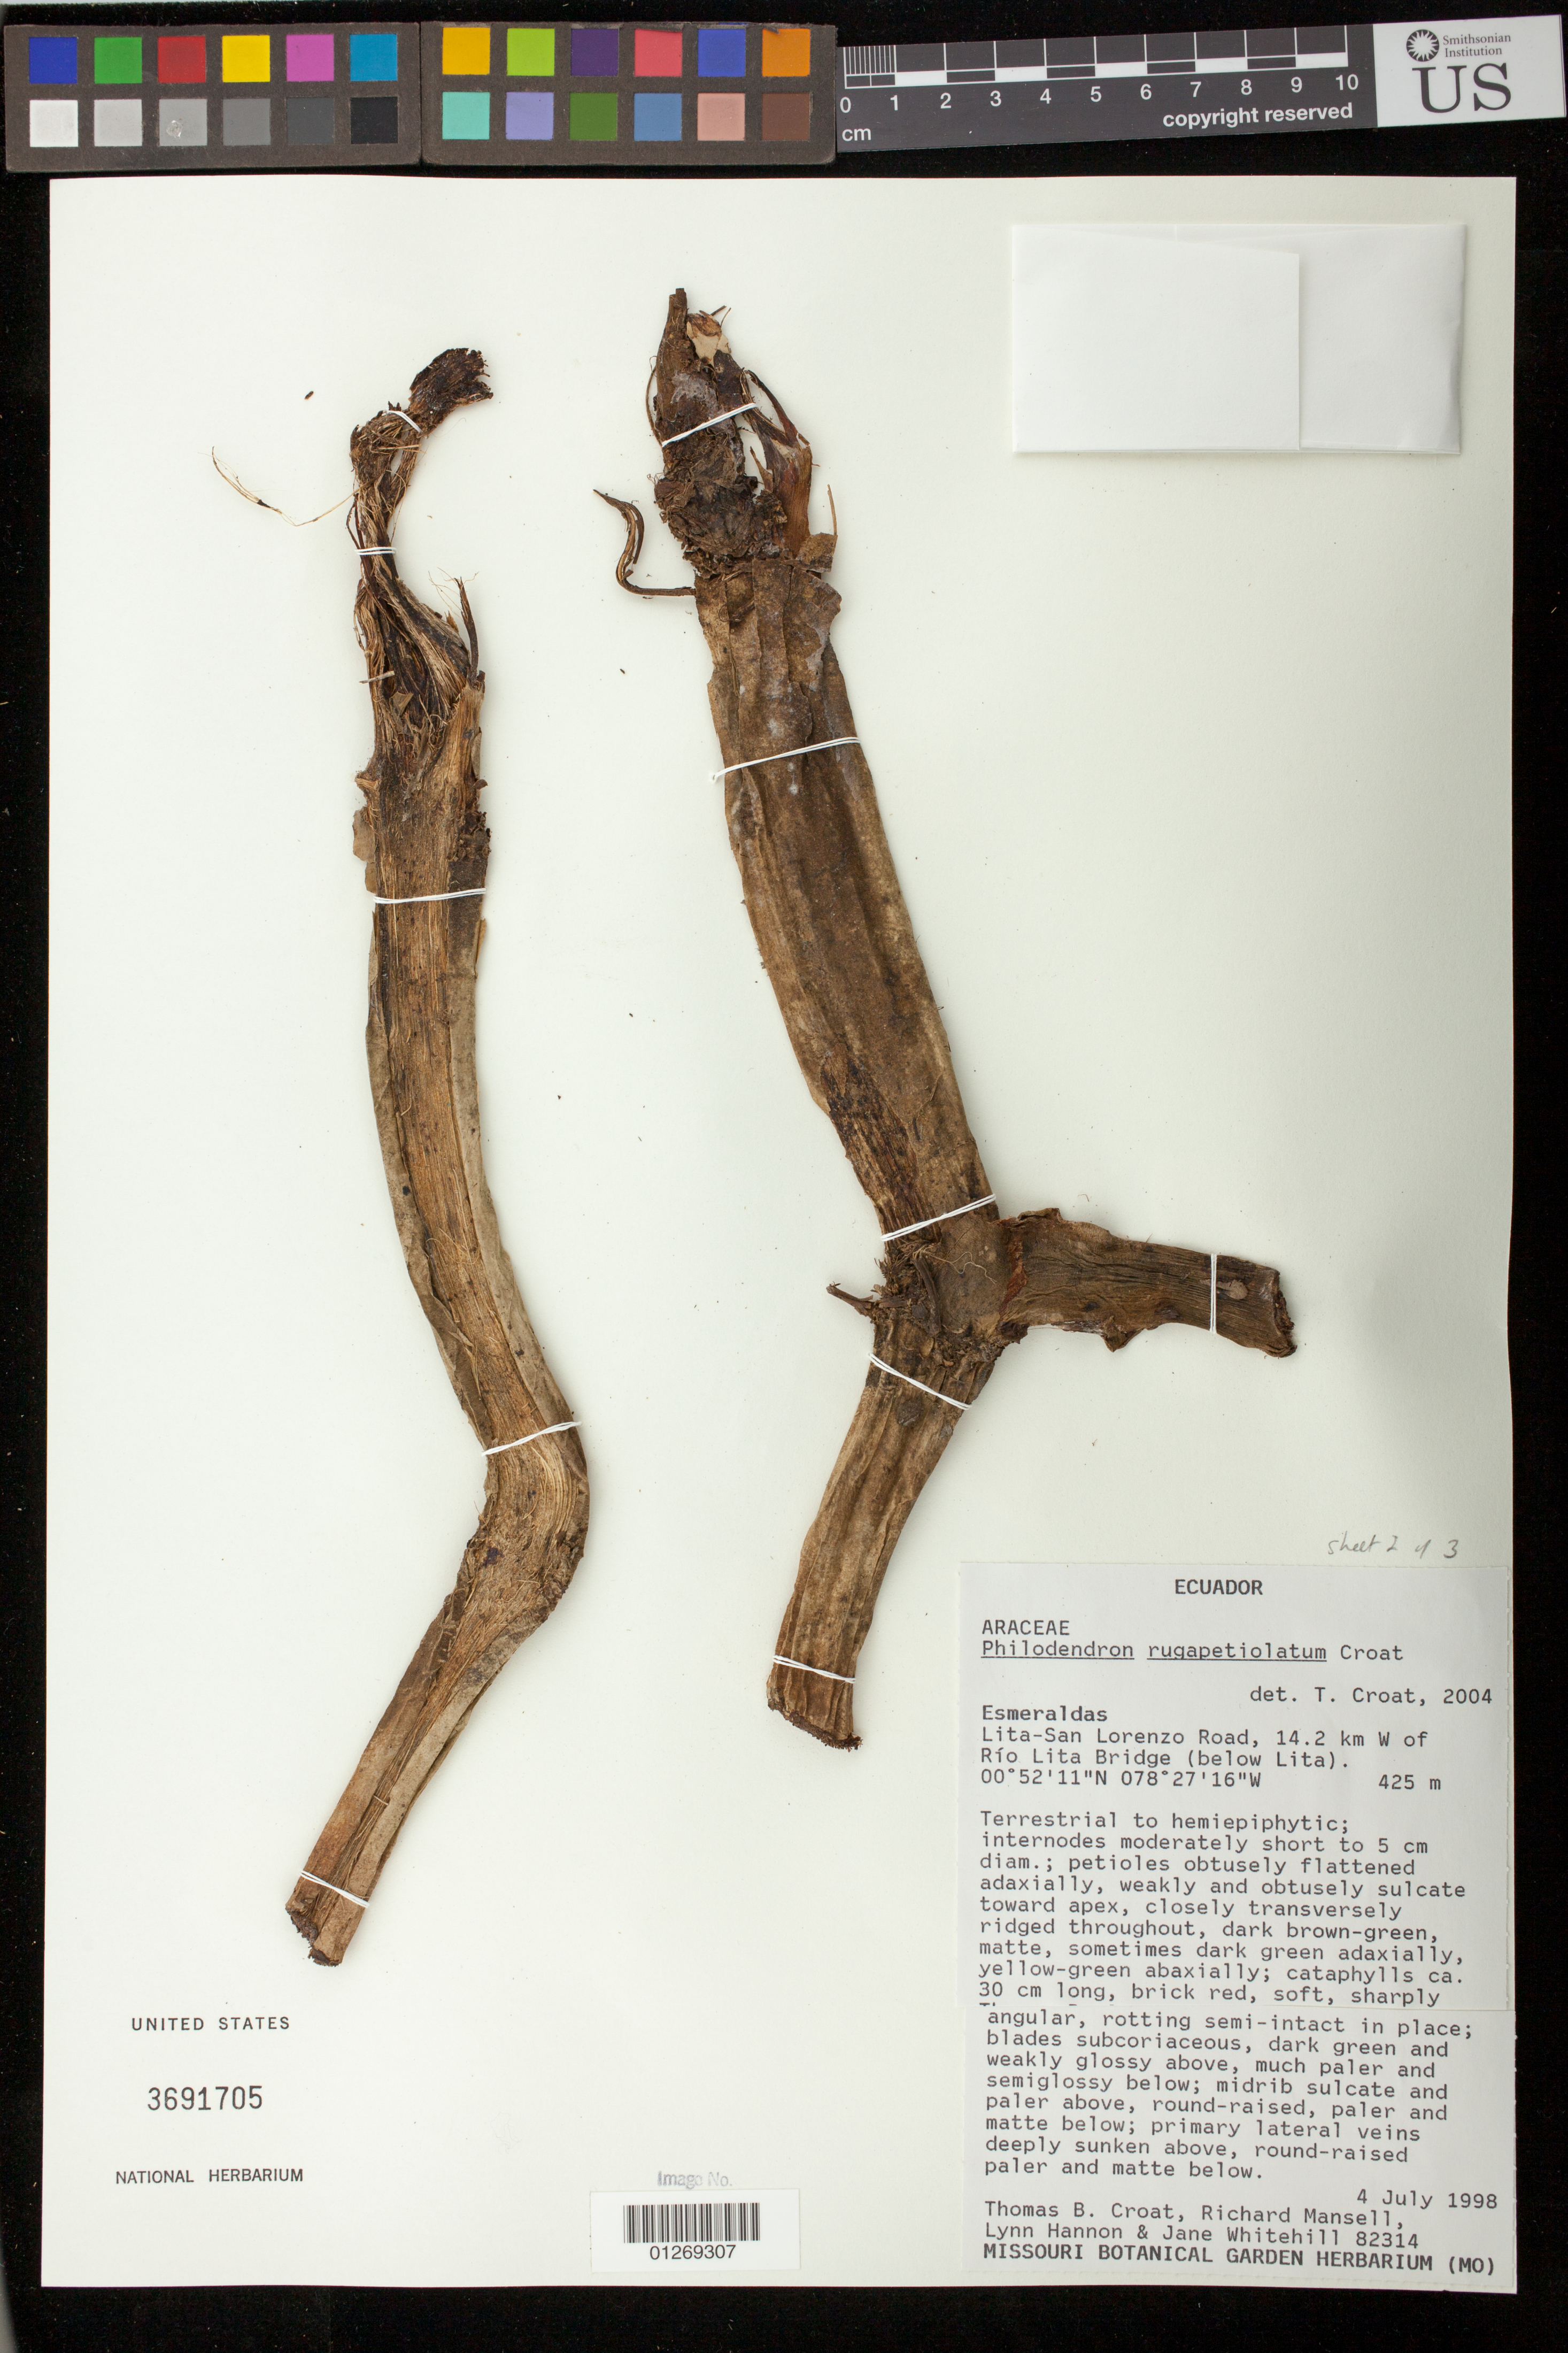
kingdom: Plantae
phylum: Tracheophyta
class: Liliopsida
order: Alismatales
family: Araceae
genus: Philodendron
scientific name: Philodendron rugapetiolatum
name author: Croat & M.M. Mora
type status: Isotype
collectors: T. B. Croat, R. Mansell, L. Hannon & J. Whitehill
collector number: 82314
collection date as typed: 04 Jul 1998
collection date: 1998-07-04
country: Ecuador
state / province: Esmeraldas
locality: Esmeraldas. Lita-San Lorenzo Road, 14.2 km W of Río Lita Bridge (below Lita)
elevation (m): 425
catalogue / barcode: US 3691705